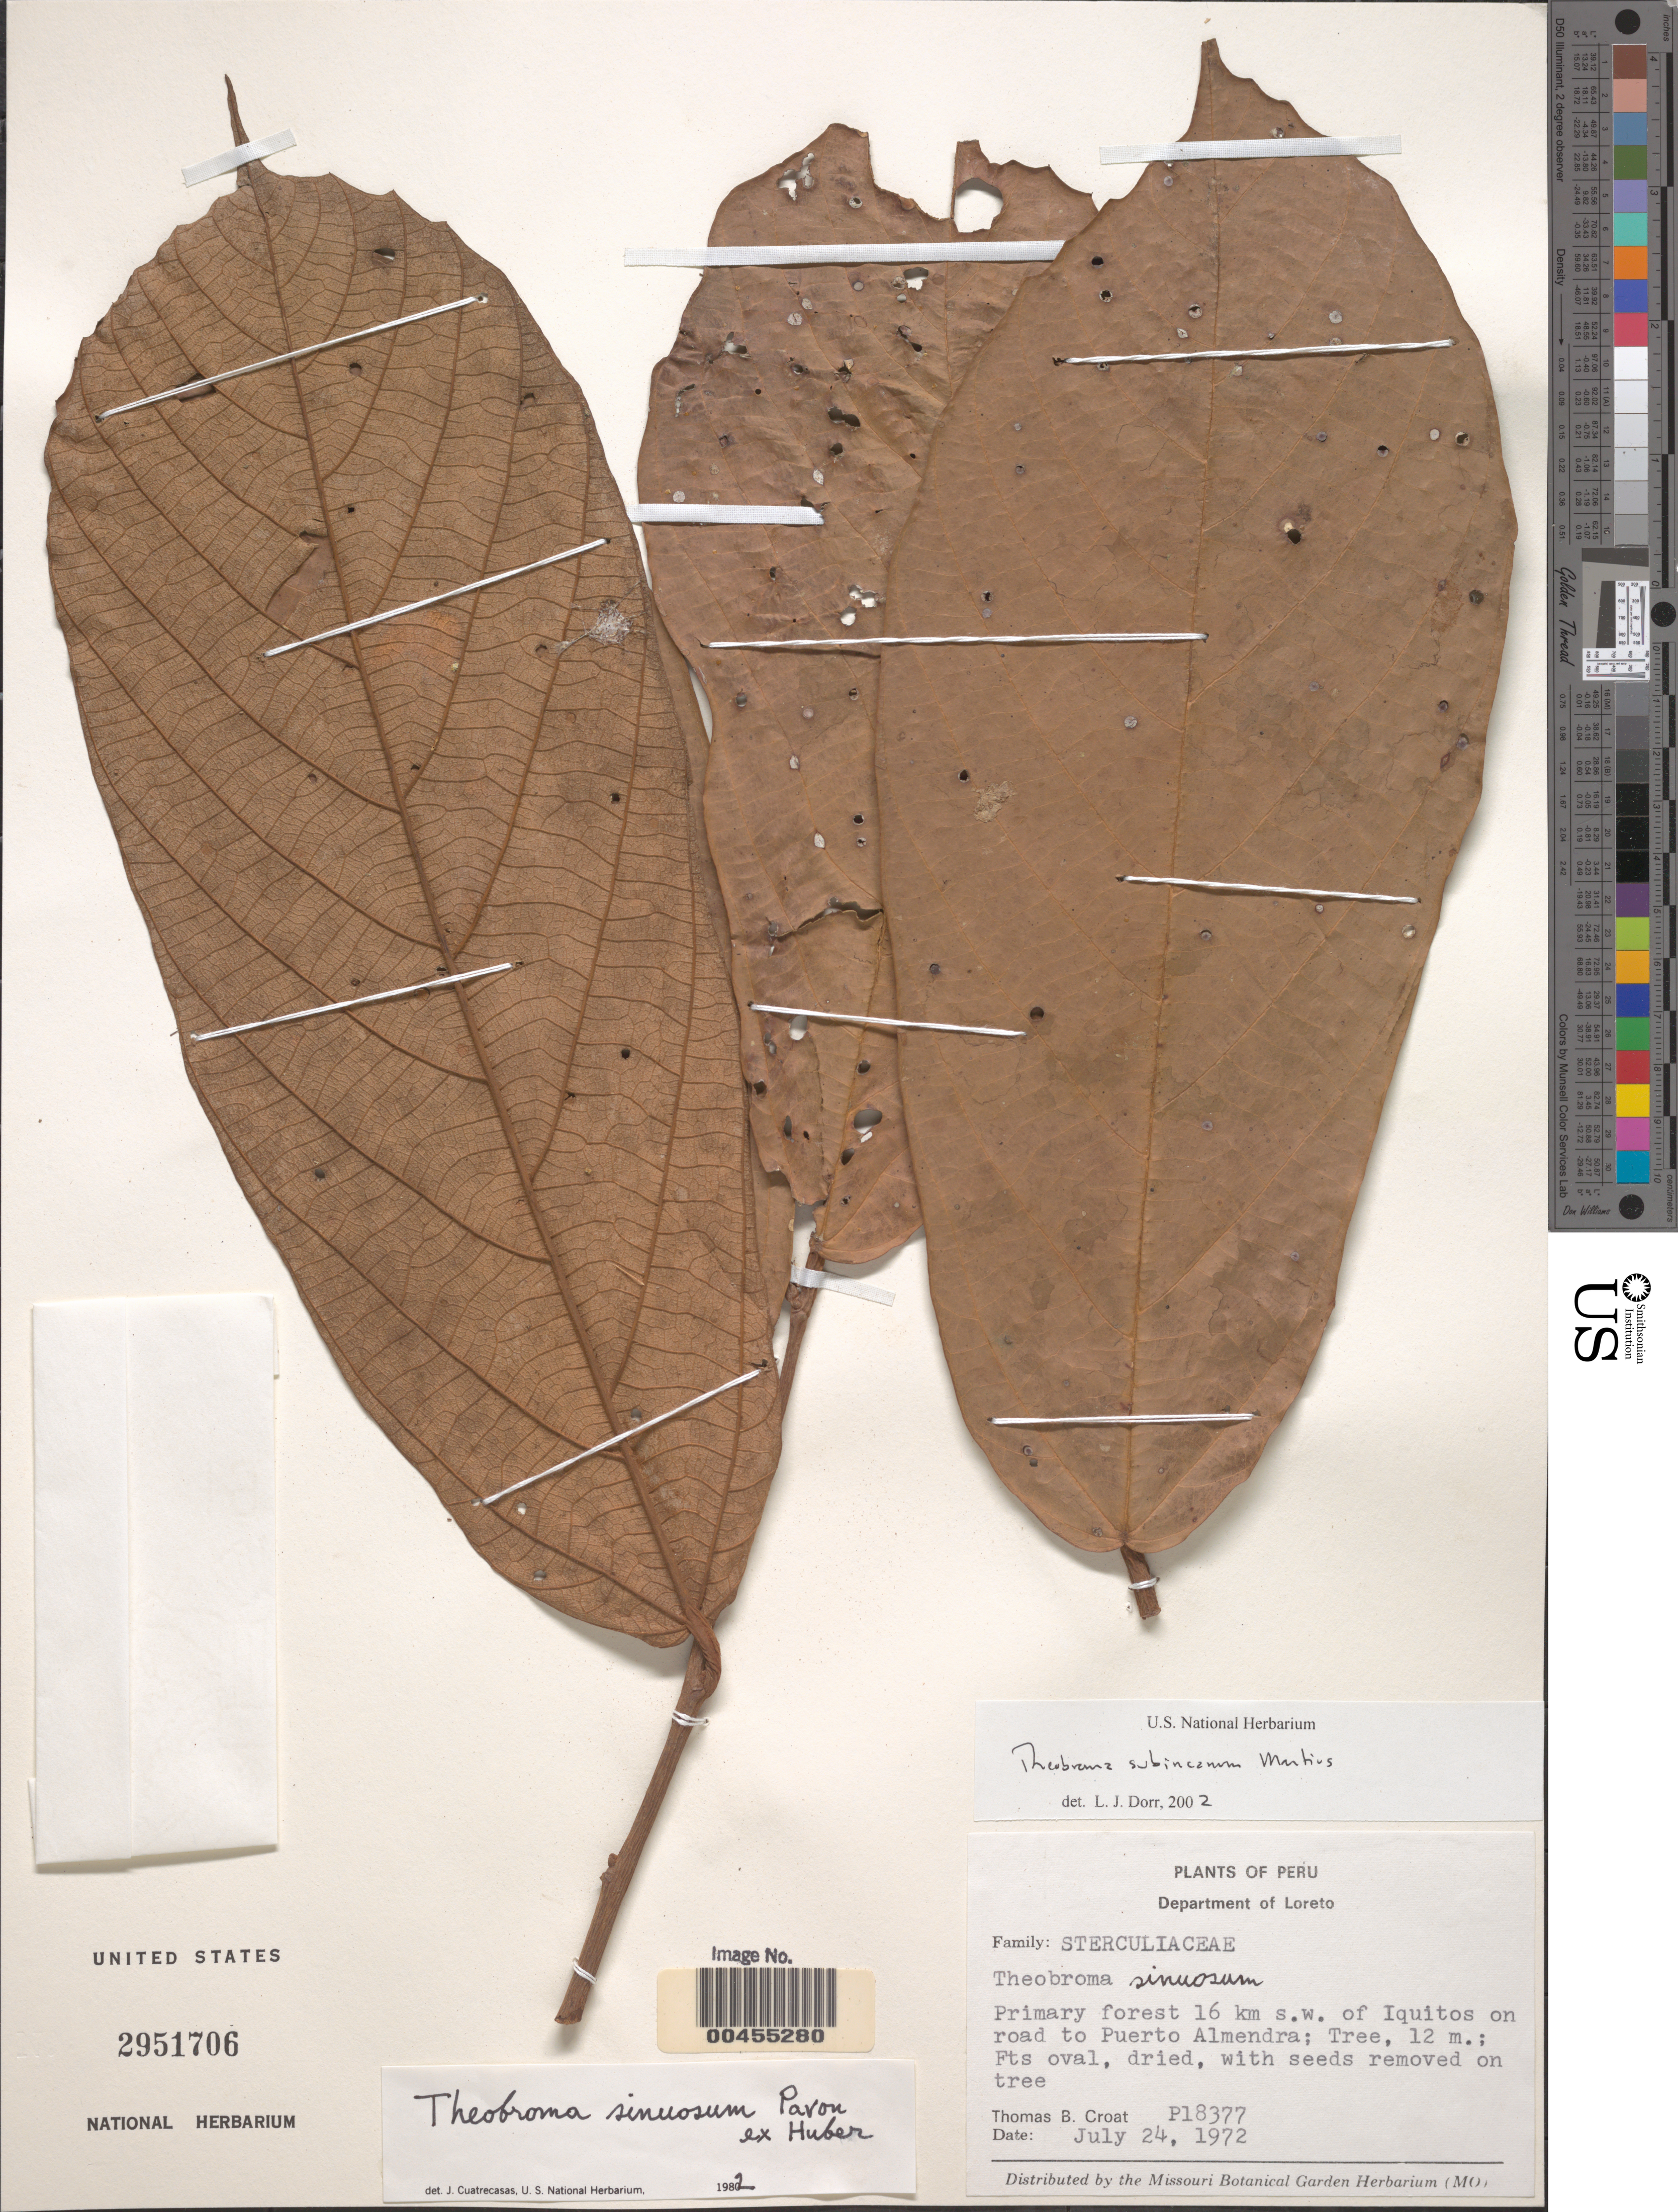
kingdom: Plantae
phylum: Tracheophyta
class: Magnoliopsida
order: Malvales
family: Malvaceae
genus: Theobroma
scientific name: Theobroma subincanum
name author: Mart.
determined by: Dorr, L. J., (BOT), Smithsonian Institution - National Museum of Natural History (UNITED STATES)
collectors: T. B. Croat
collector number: P18377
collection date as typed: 24 Jul 1972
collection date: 1972-07-24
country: Peru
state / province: Loreto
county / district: Maynas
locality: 16 km SW of Iquitos on rd to Puerto Almendra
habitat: Primary forest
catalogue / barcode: US 2951706